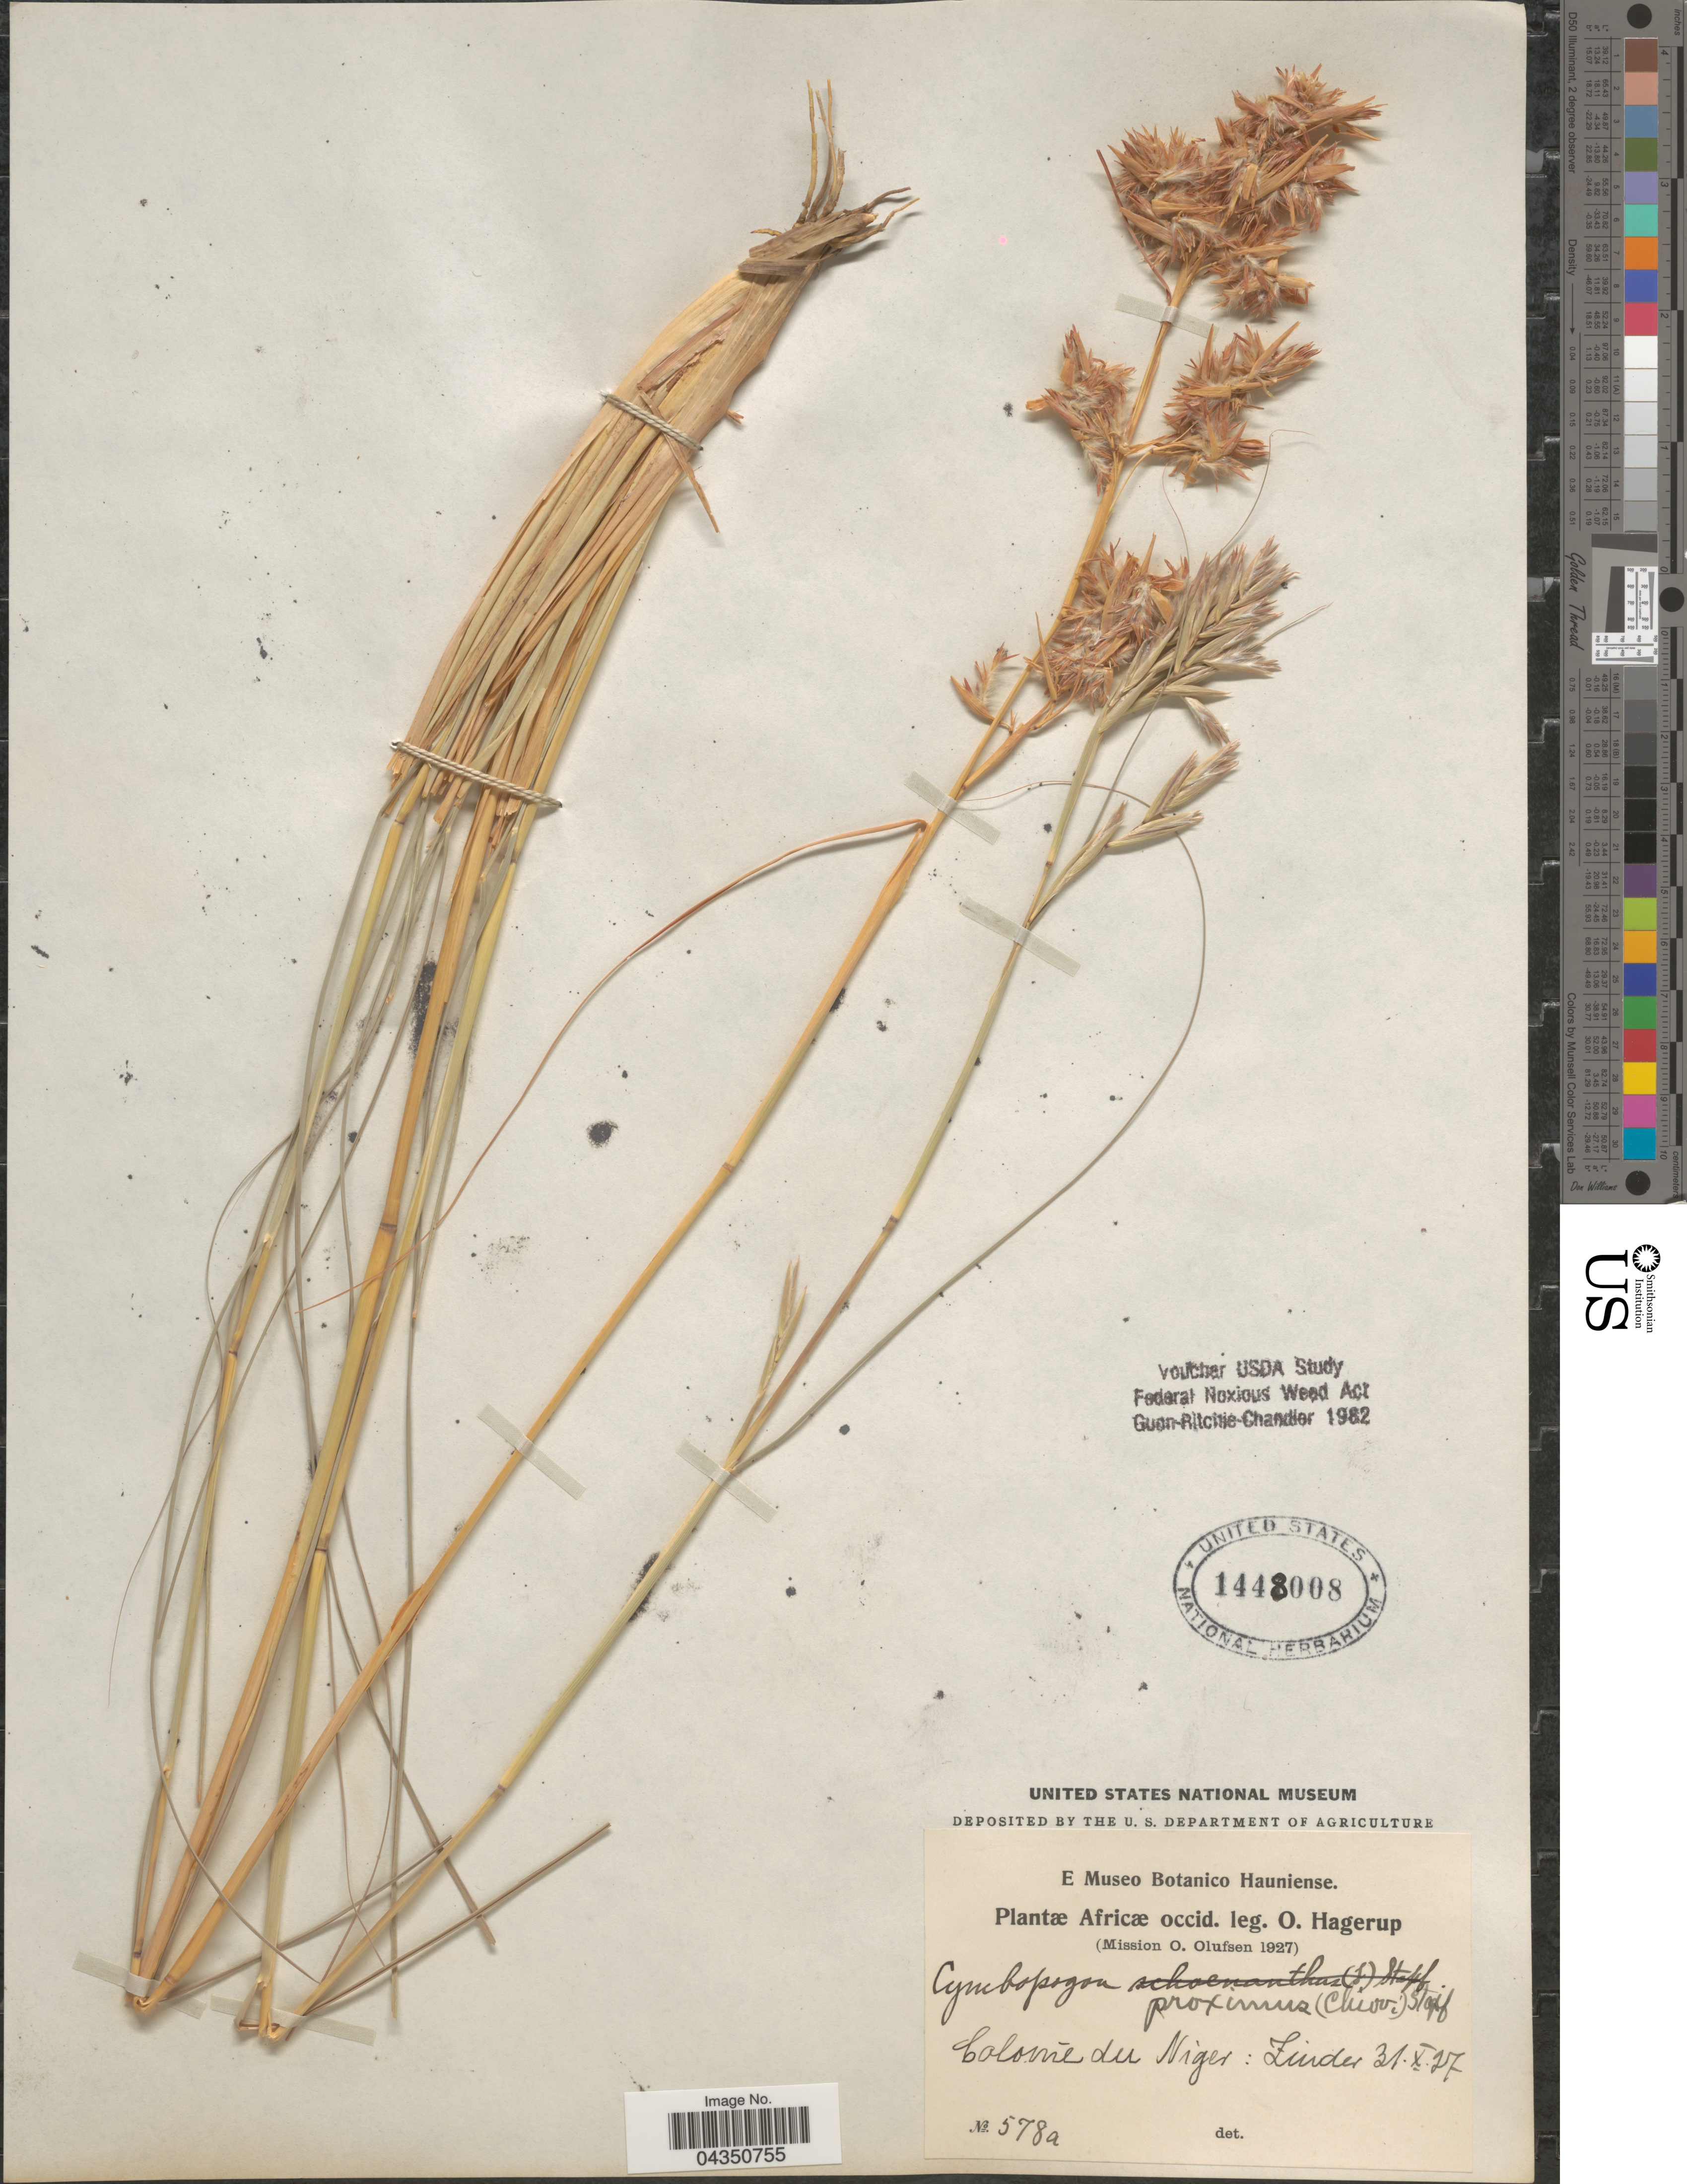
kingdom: Plantae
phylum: Tracheophyta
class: Liliopsida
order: Poales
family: Poaceae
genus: Cymbopogon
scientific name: Cymbopogon schoenanthus subsp. proximus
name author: (Hochst. ex A. Rich.) Maire & Weiller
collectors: O. Hagerup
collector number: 578a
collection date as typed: Transcribed d/m/y: 31/10/27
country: Nigeria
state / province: Niger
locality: Africæ occid. (Mission O. Olufsen 1927). Colonie du Niger : Linder.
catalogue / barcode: US 1448008